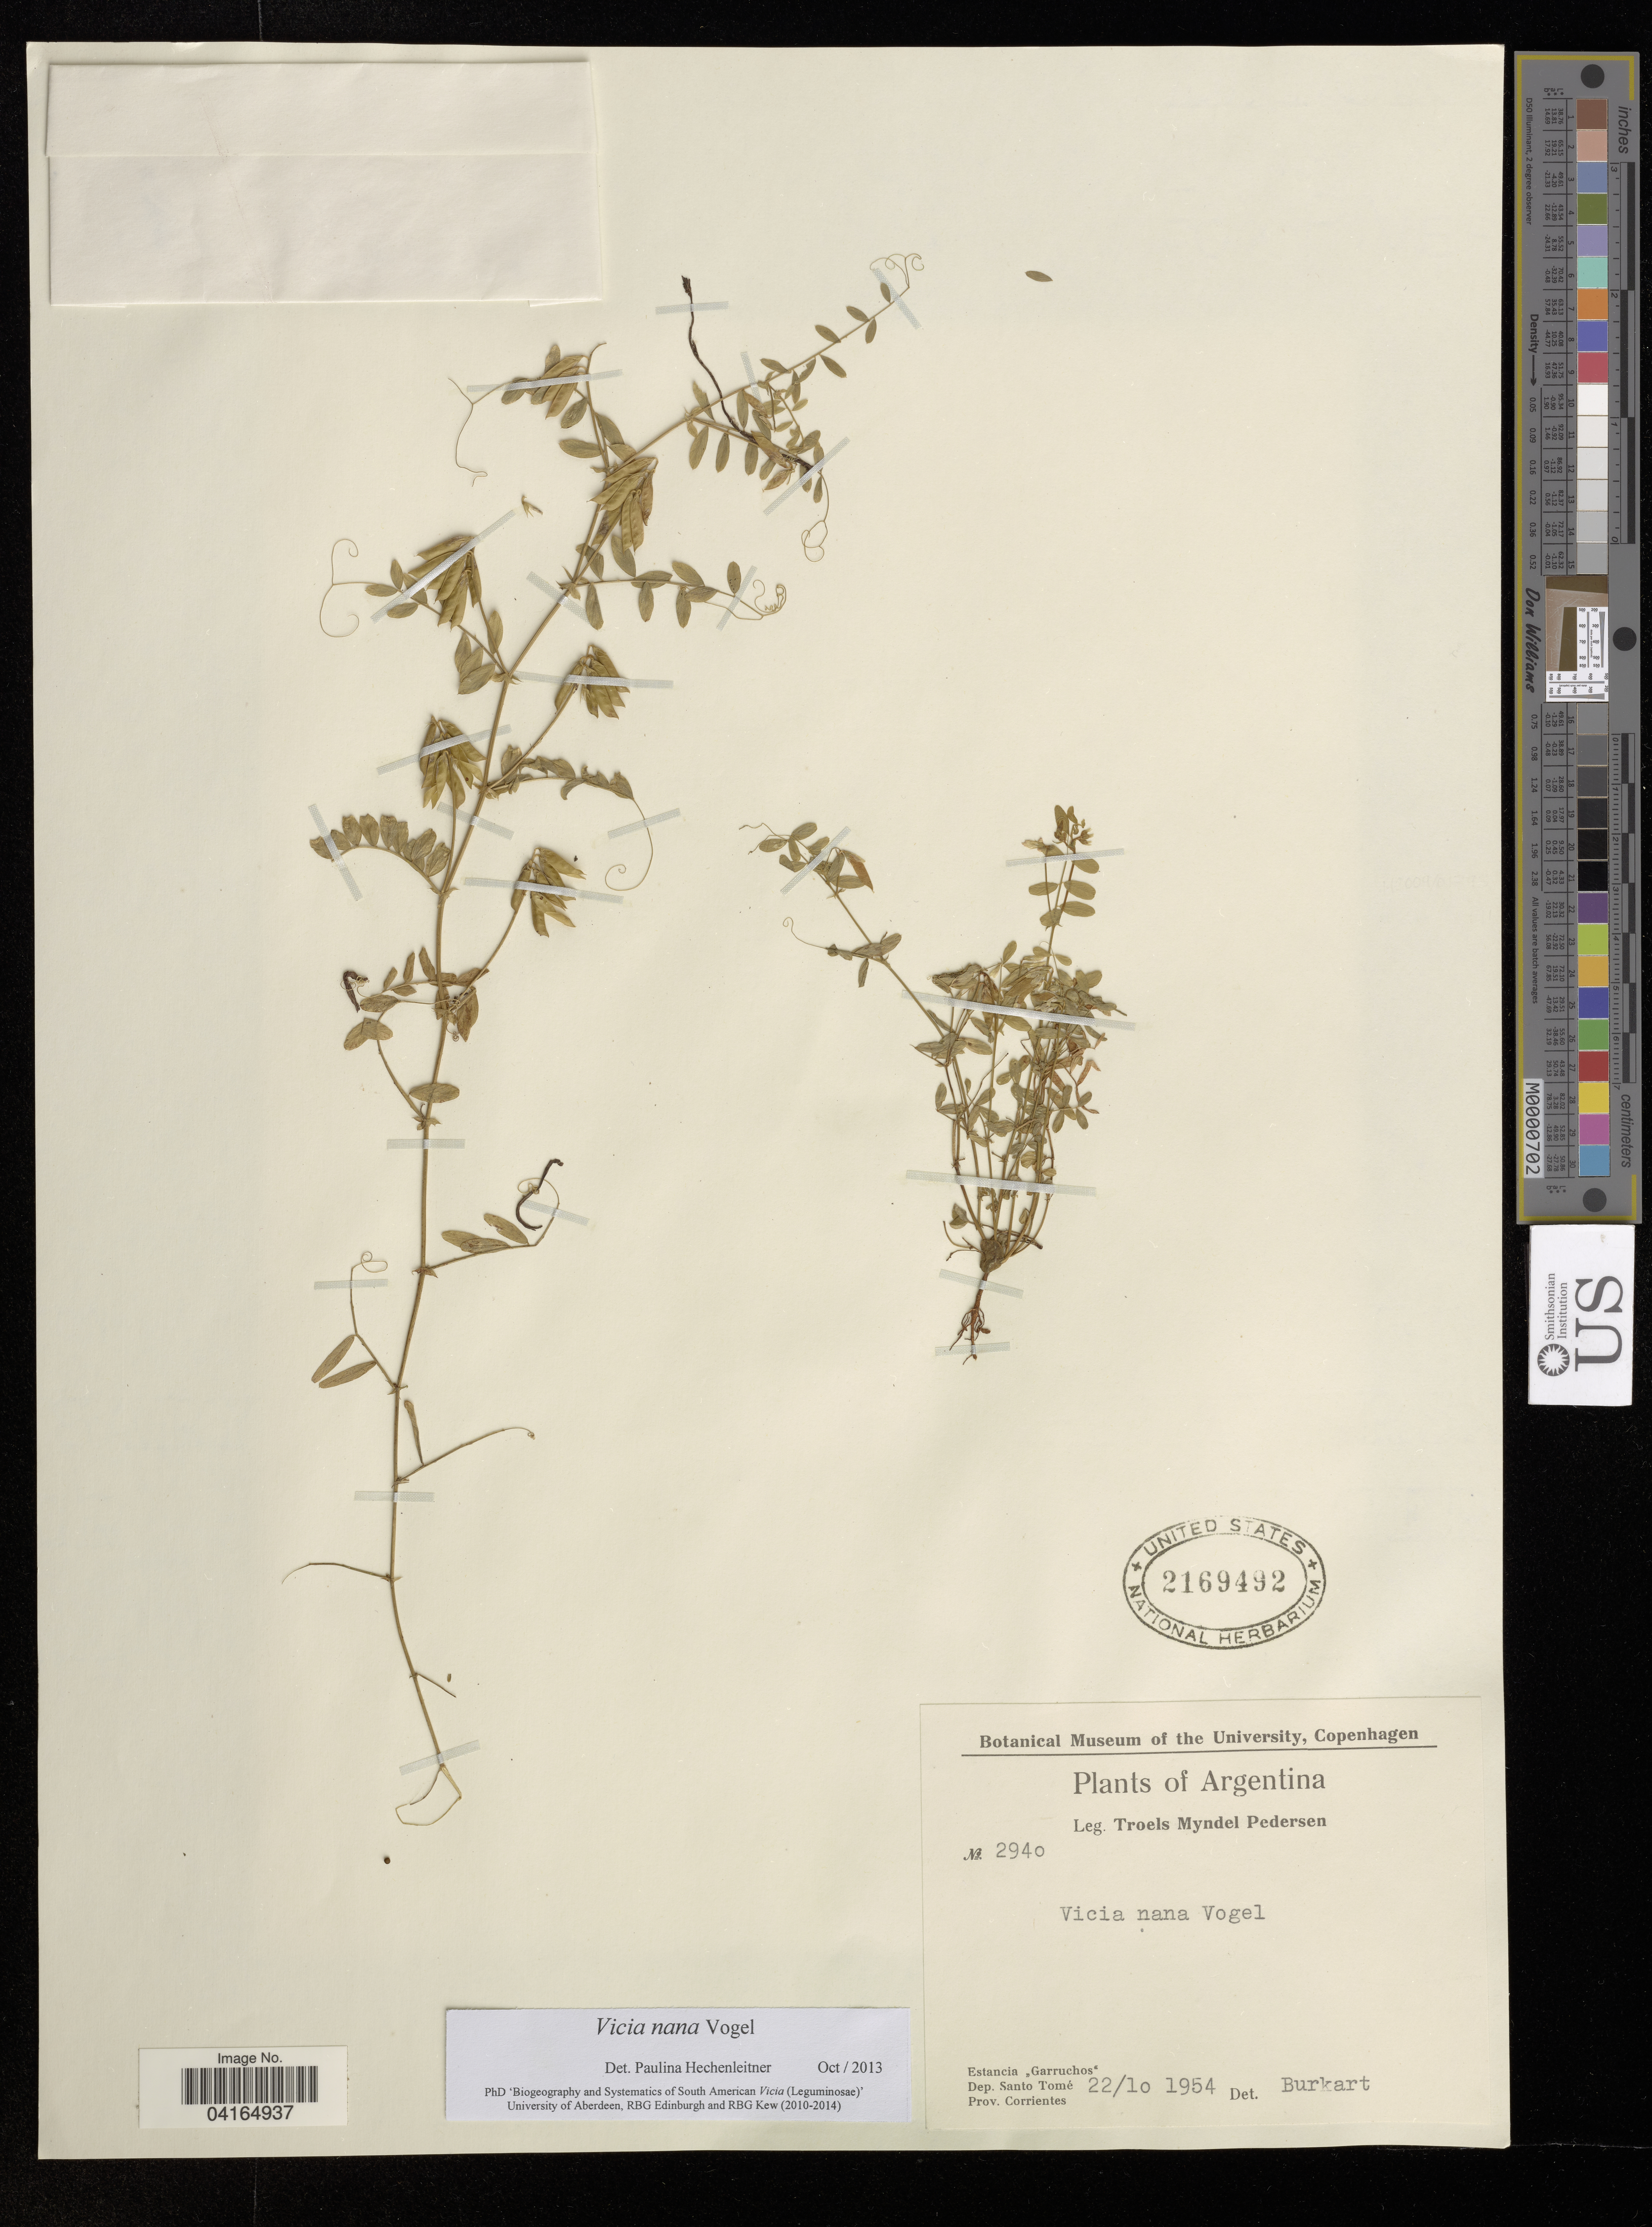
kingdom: Plantae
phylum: Tracheophyta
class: Magnoliopsida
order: Fabales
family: Fabaceae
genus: Vicia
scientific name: Vicia nana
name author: Vogel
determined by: Hechenleitner, Paulina, RBG Edinburgh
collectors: T. M. Pedersen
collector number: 2940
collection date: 1954-10-22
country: Argentina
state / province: Corrientes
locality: Estancia Garruchos. Dep. Santo Tomé. Prov. Corrientes.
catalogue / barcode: US 2169492